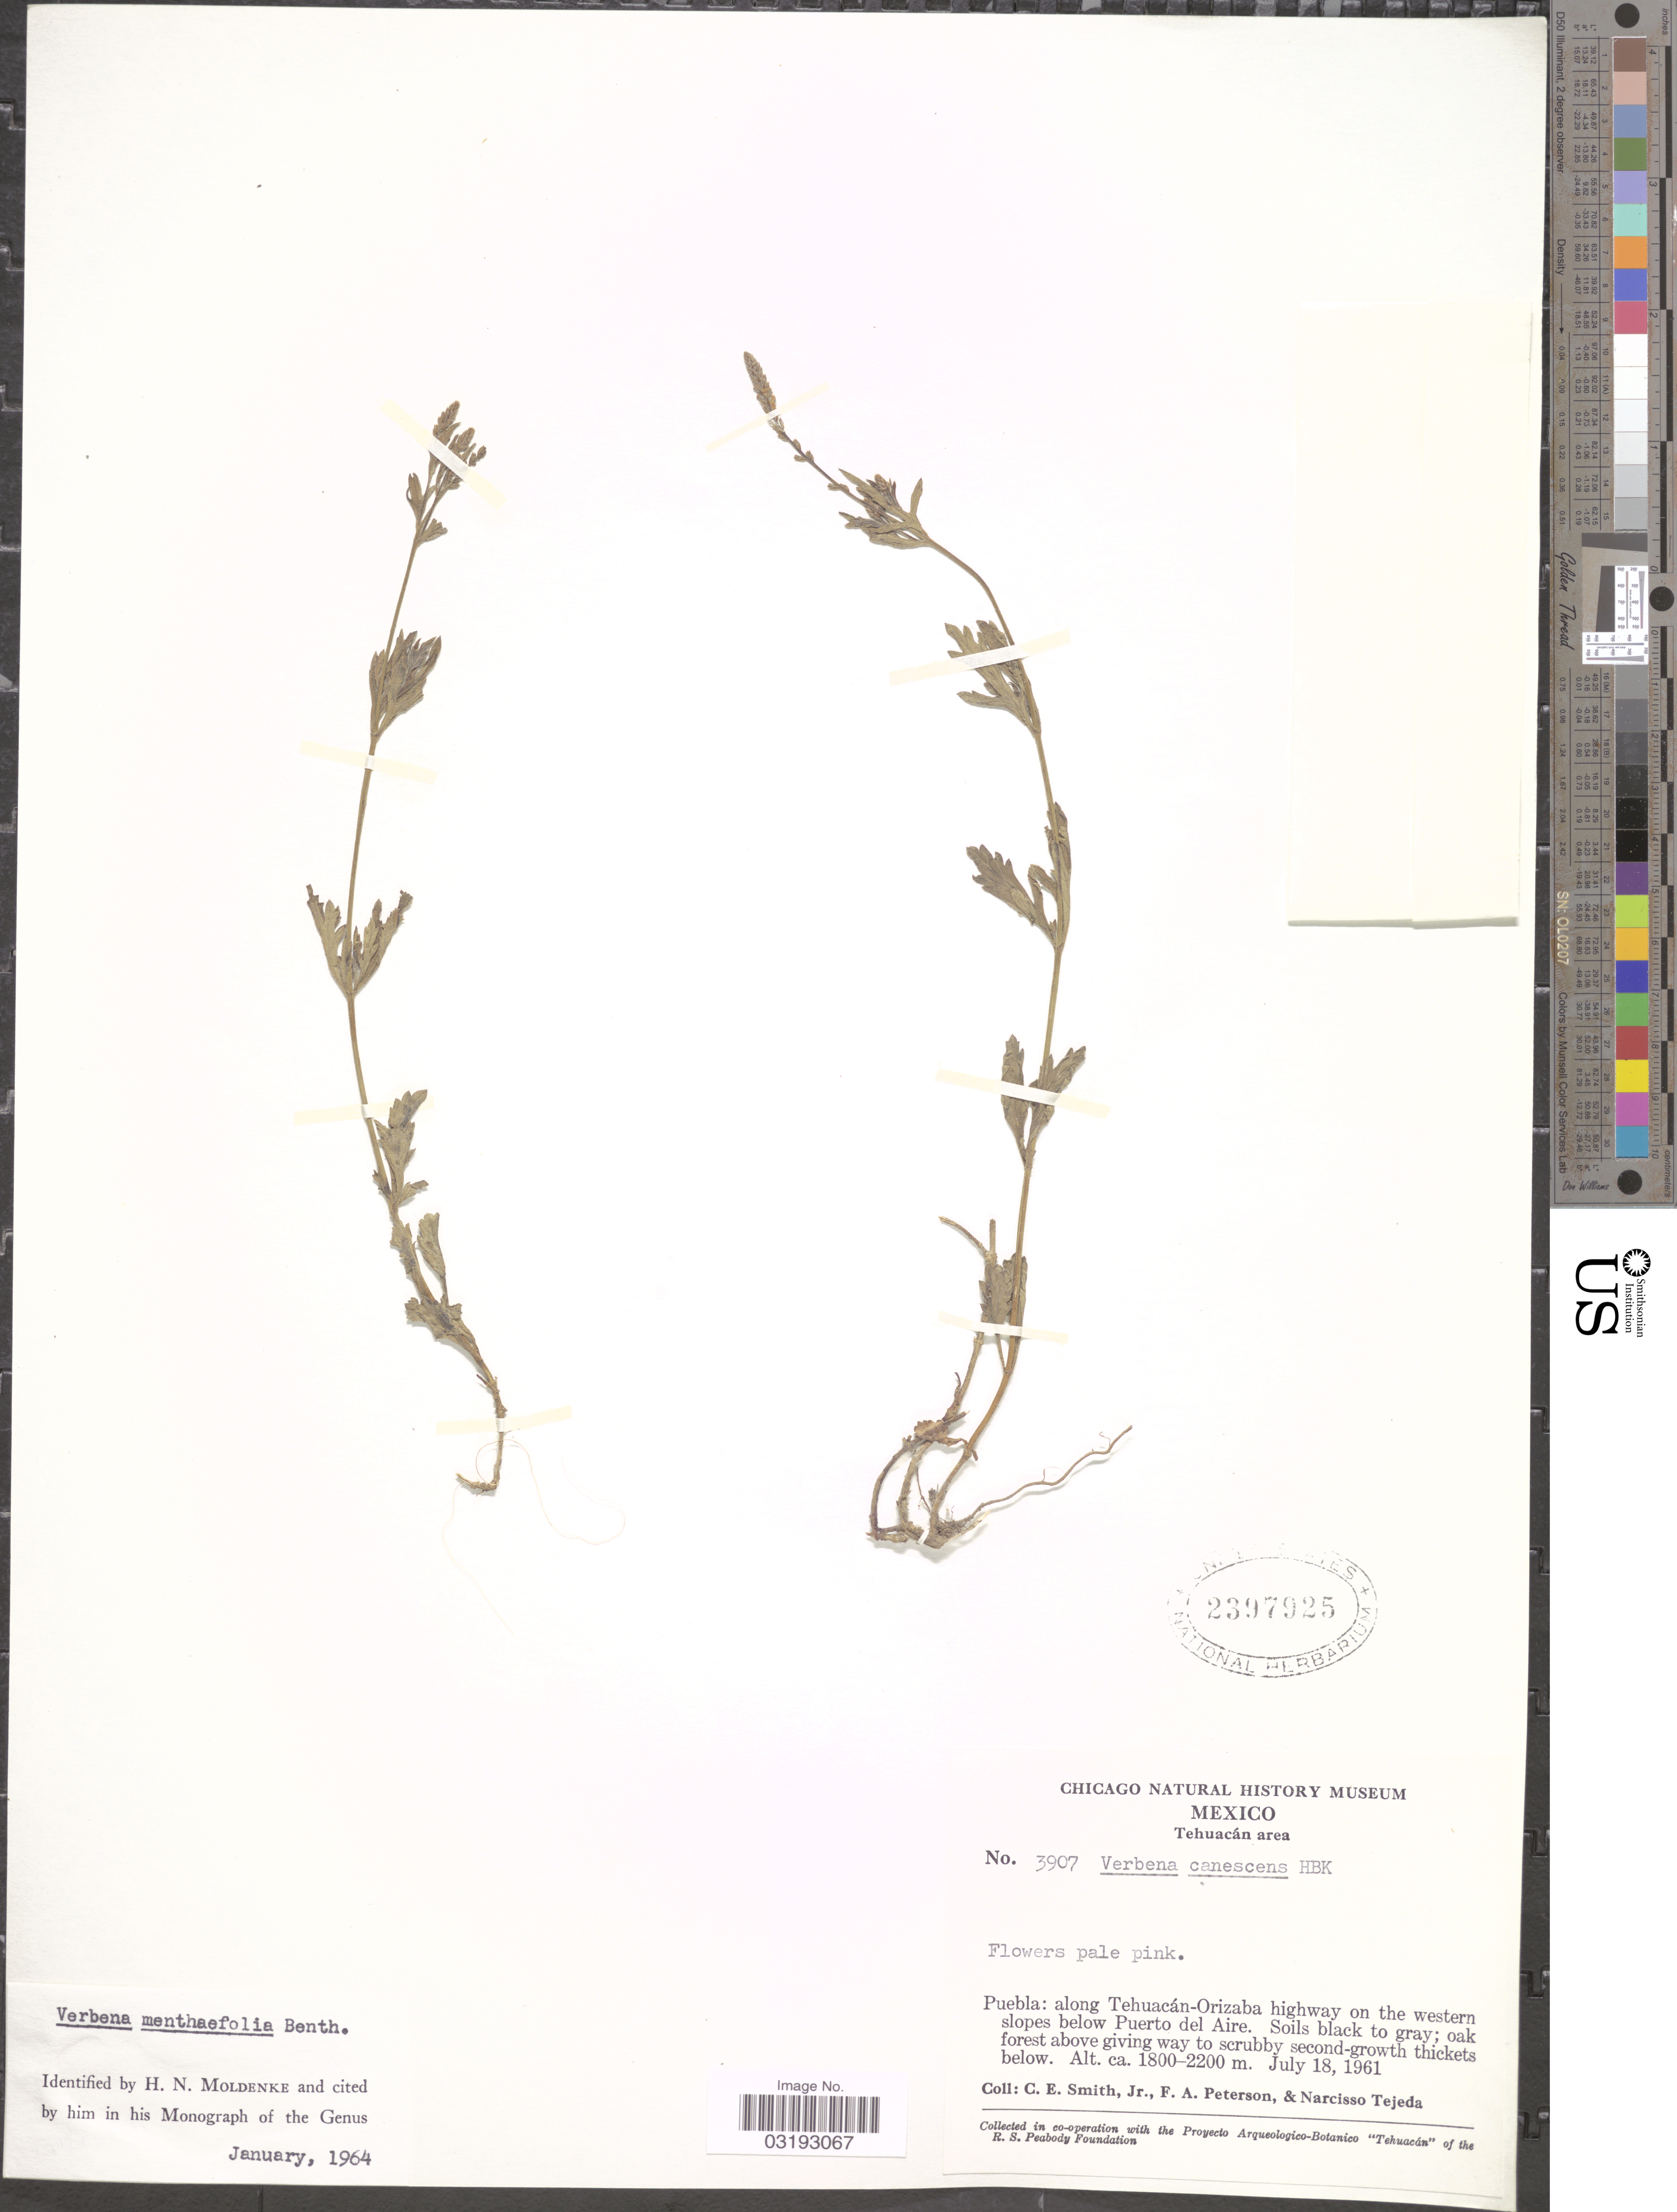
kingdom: Plantae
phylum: Tracheophyta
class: Magnoliopsida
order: Lamiales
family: Verbenaceae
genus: Verbena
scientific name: Verbena menthaefolia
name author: Benth.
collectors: C. E. Smith Jr., F. A. Peterson & N. Tejeda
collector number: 3907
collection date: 1961-07-18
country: Mexico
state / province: Puebla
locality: Tehuacán area. Along Tehuacán-Orizaba highway on the western slopes below Puerto del Aire.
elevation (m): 1800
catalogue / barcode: US 2397925